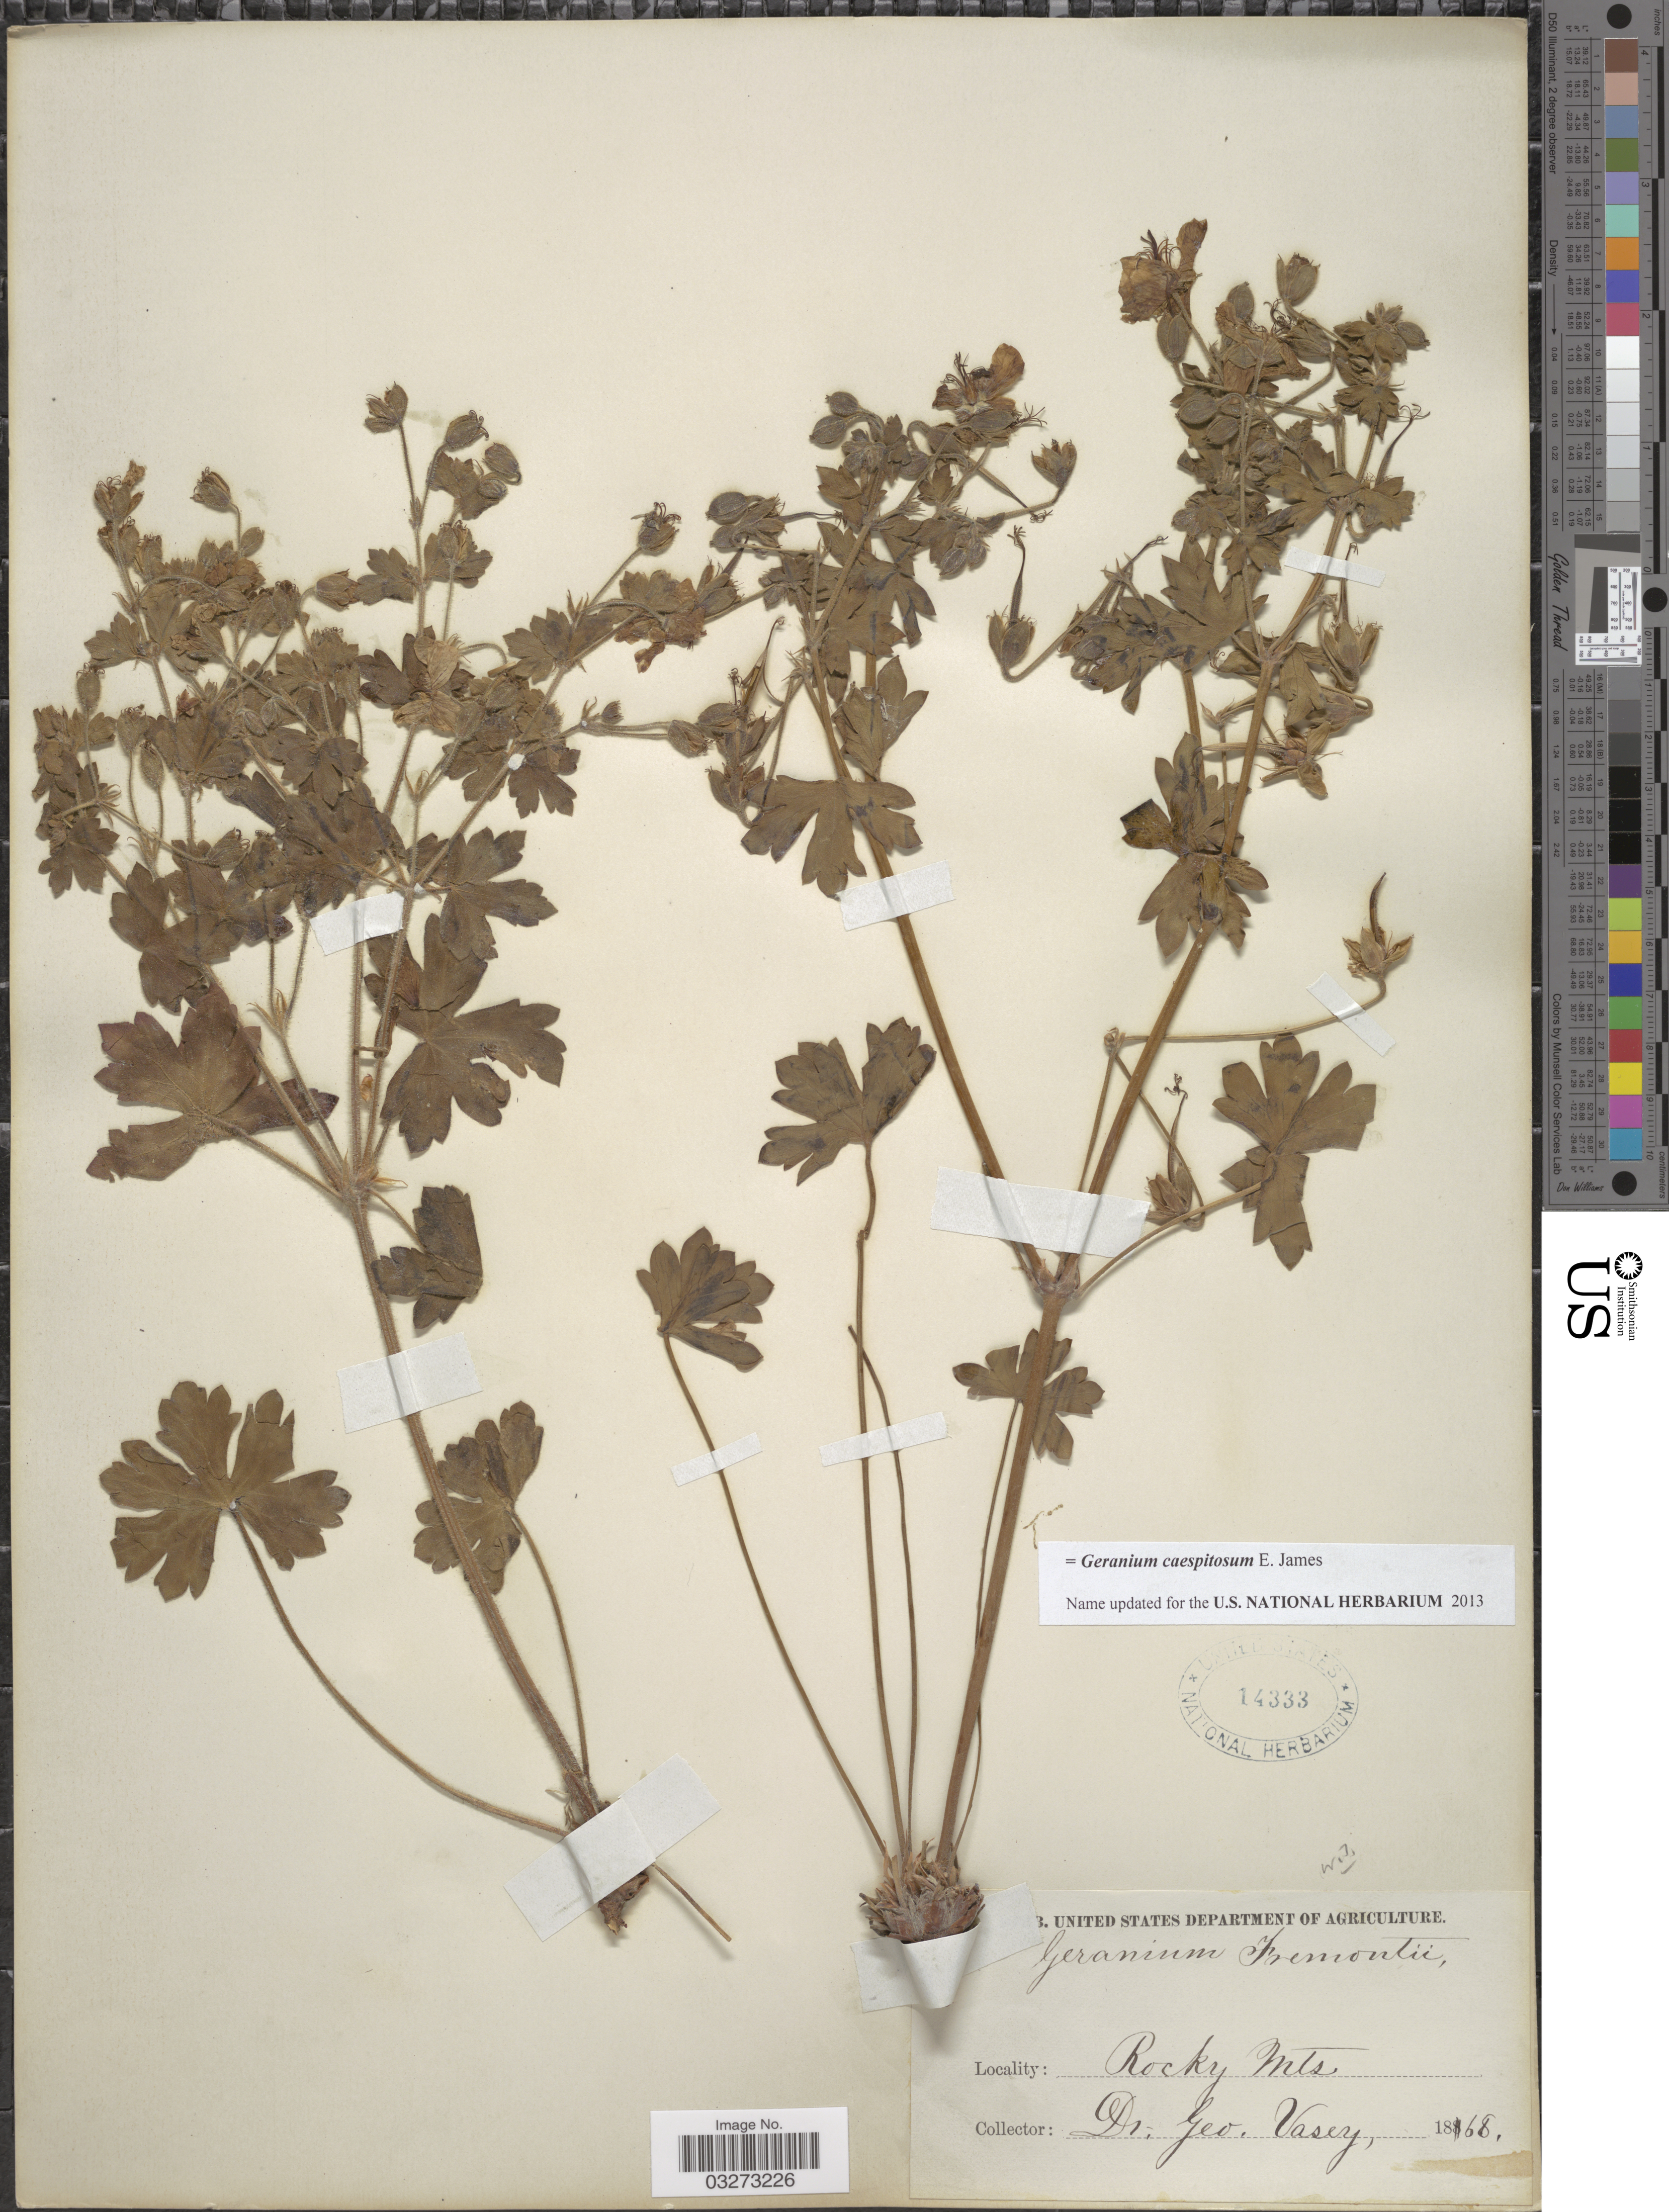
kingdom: Plantae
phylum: Tracheophyta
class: Magnoliopsida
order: Geraniales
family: Geraniaceae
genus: Geranium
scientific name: Geranium caespitosum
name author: E. James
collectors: G. Vasey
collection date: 1868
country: United States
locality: Rocky Mts.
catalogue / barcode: US 14333